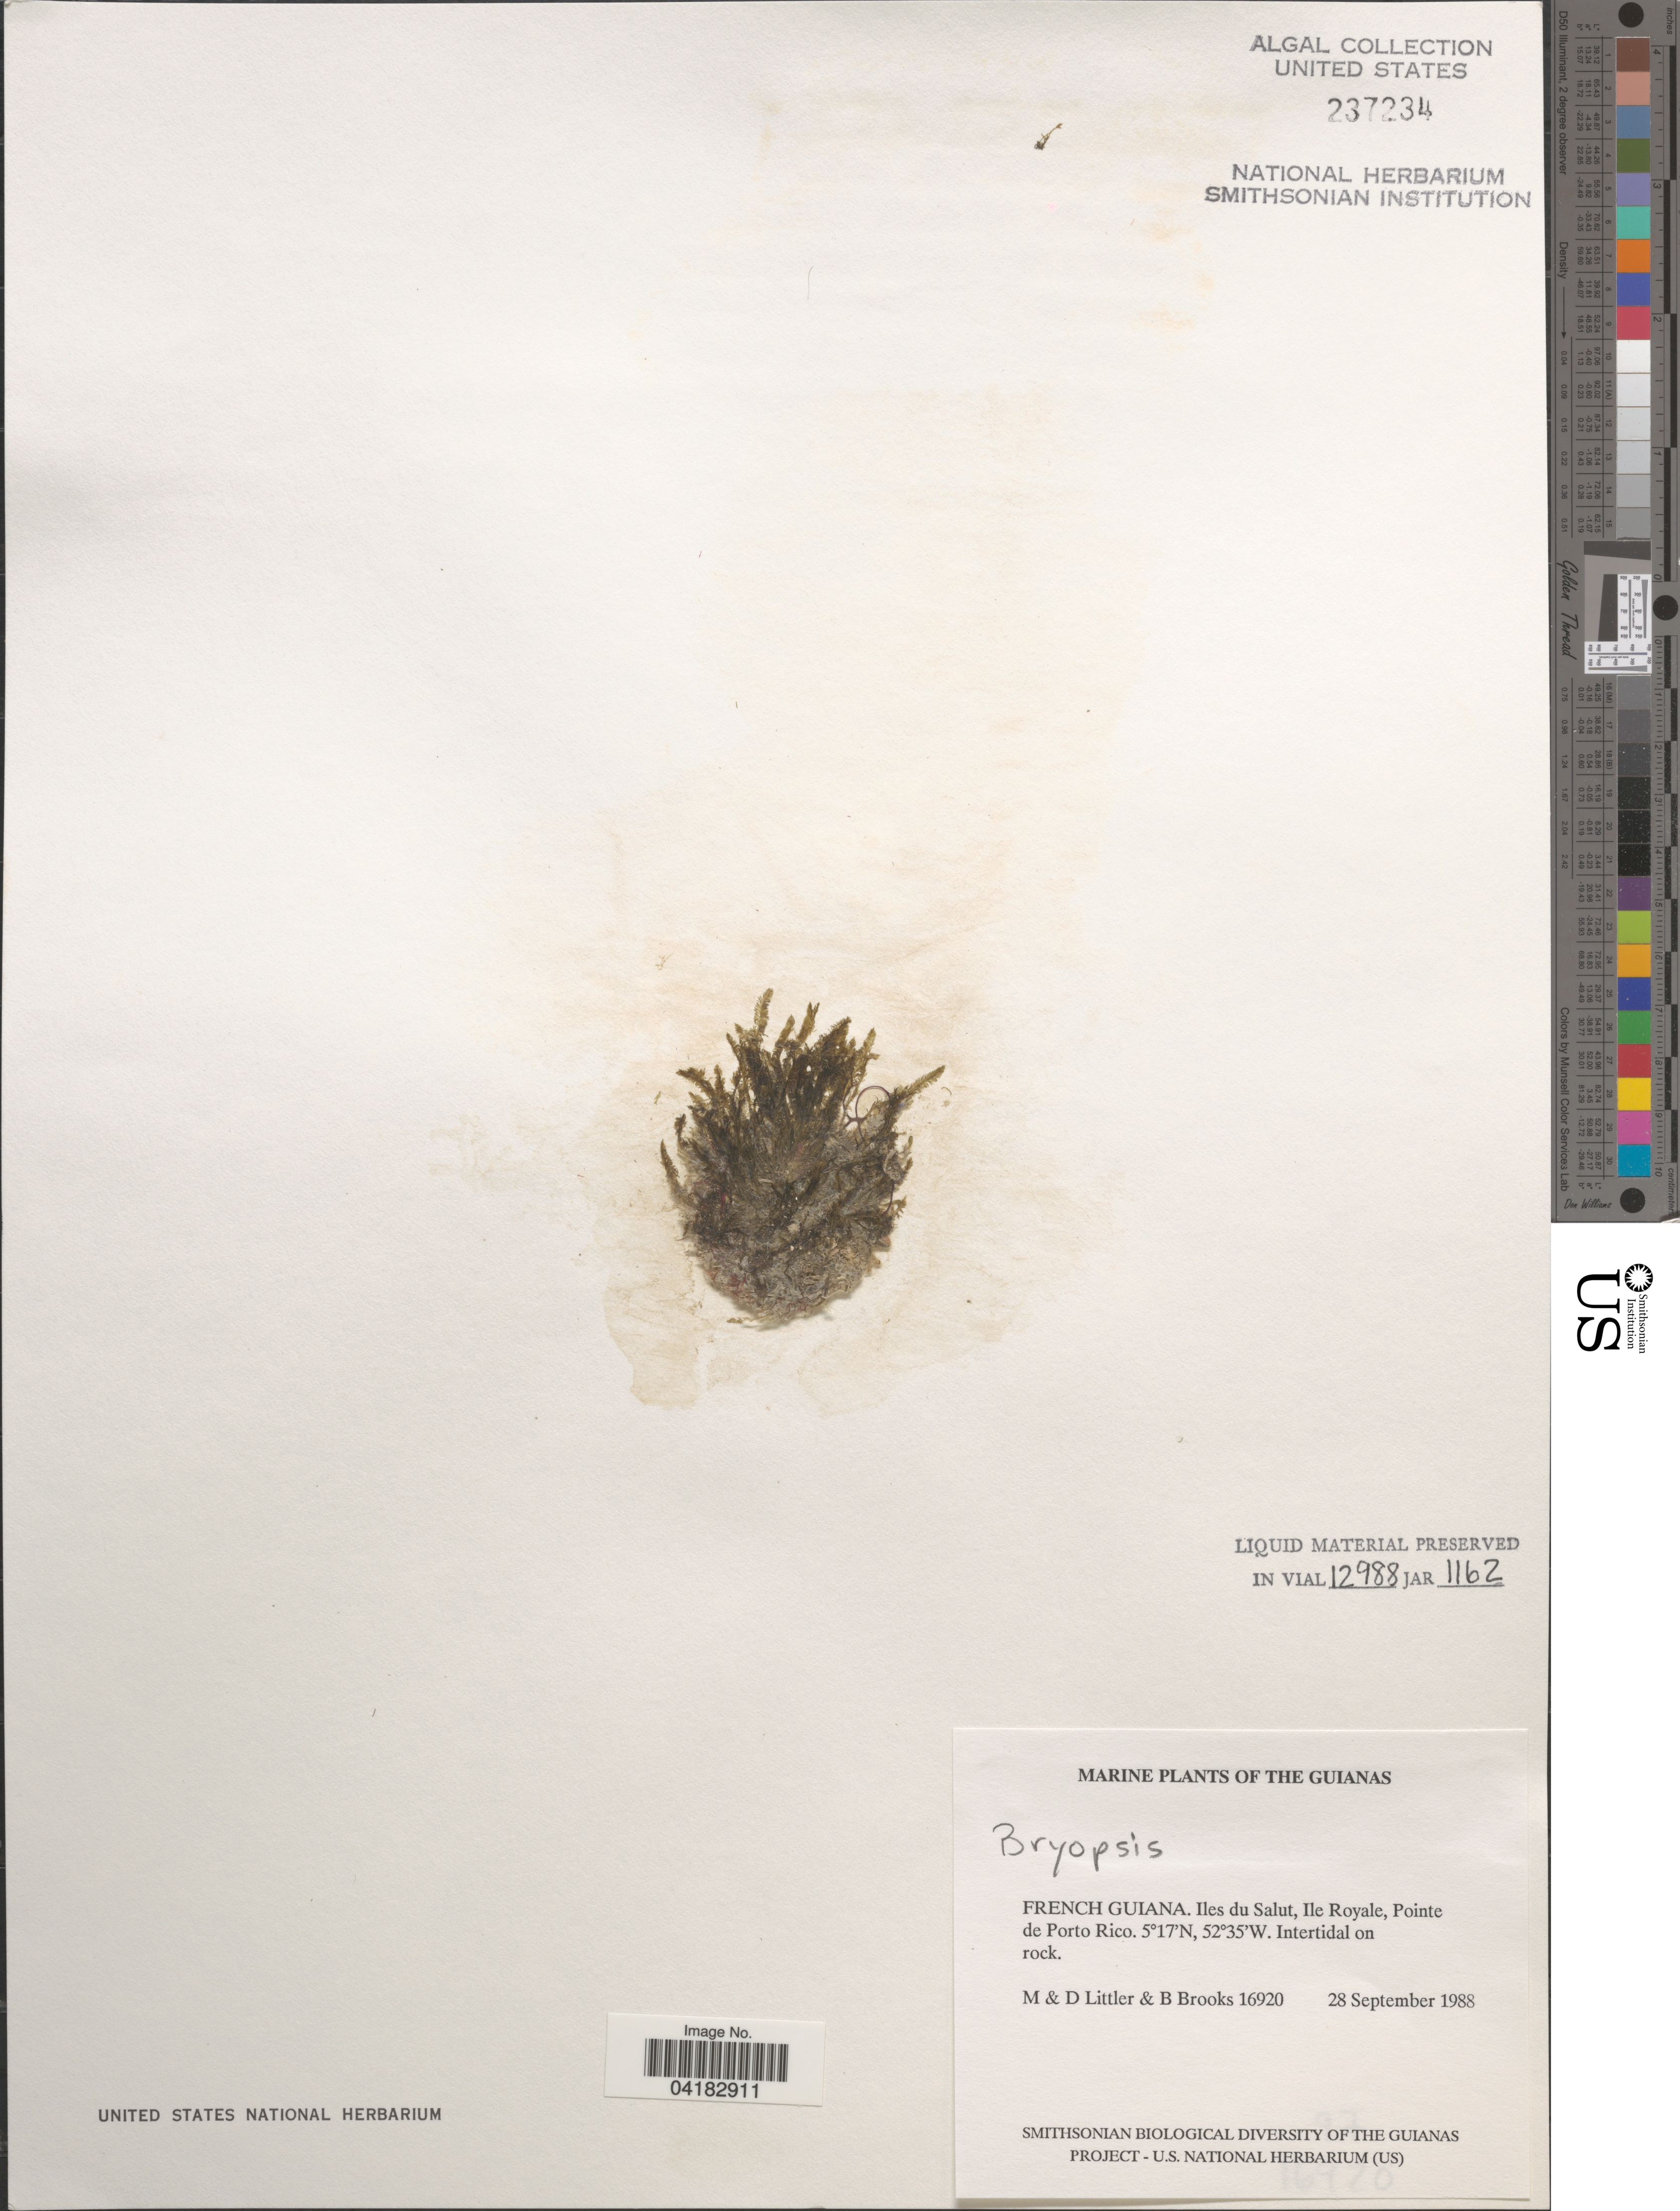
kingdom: Plantae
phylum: Chlorophyta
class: Ulvophyceae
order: Bryopsidales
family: Bryopsidaceae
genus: Bryopsis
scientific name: Bryopsis sp.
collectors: M. Littler, D. S. Littler & B. Brooks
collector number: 16920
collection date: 1988-09-28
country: French Guiana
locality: The Guianas. Iles du Salut, Ile Royale, Pointe de Porto Rico.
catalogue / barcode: US 237234